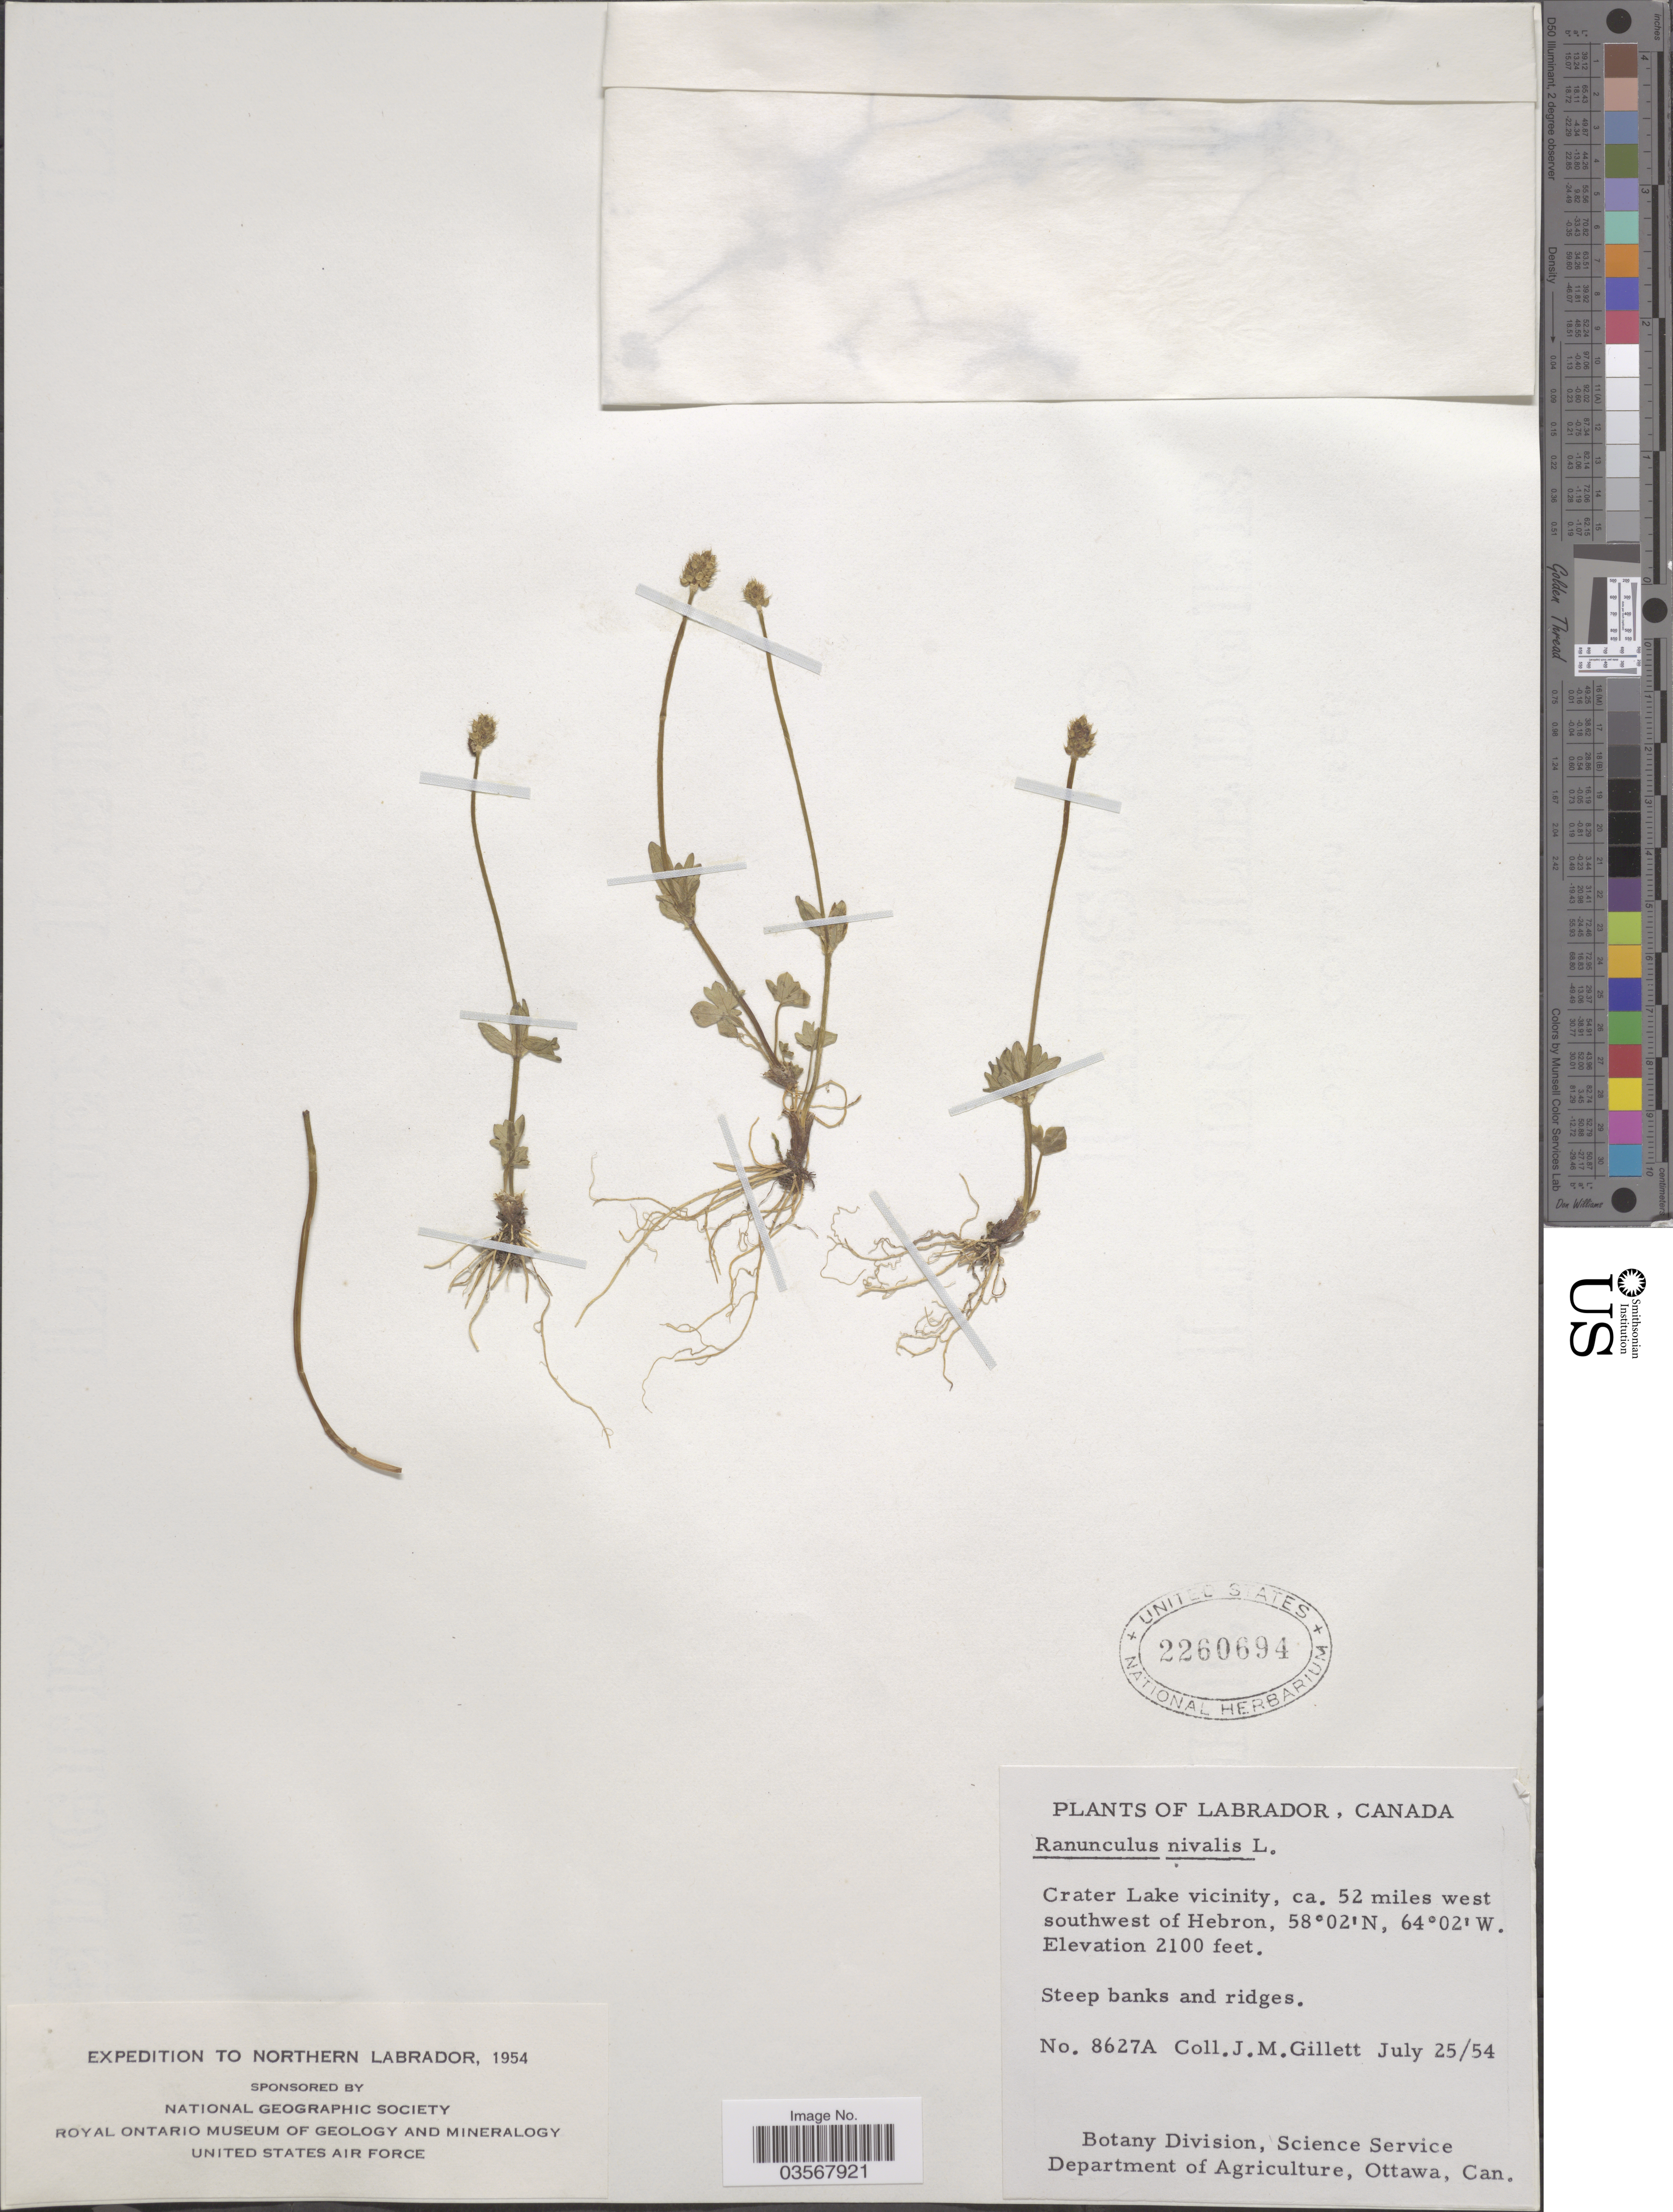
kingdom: Plantae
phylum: Tracheophyta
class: Magnoliopsida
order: Ranunculales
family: Ranunculaceae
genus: Ranunculus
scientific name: Ranunculus nivalis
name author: L.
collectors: J. M. Gillett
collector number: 8627A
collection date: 1954-07-25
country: Canada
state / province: Newfoundland and Labrador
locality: Northern Labrador. Cater Lake vicinity, ca. 52 miles west southwest of Hebron.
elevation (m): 640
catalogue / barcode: US 2260694